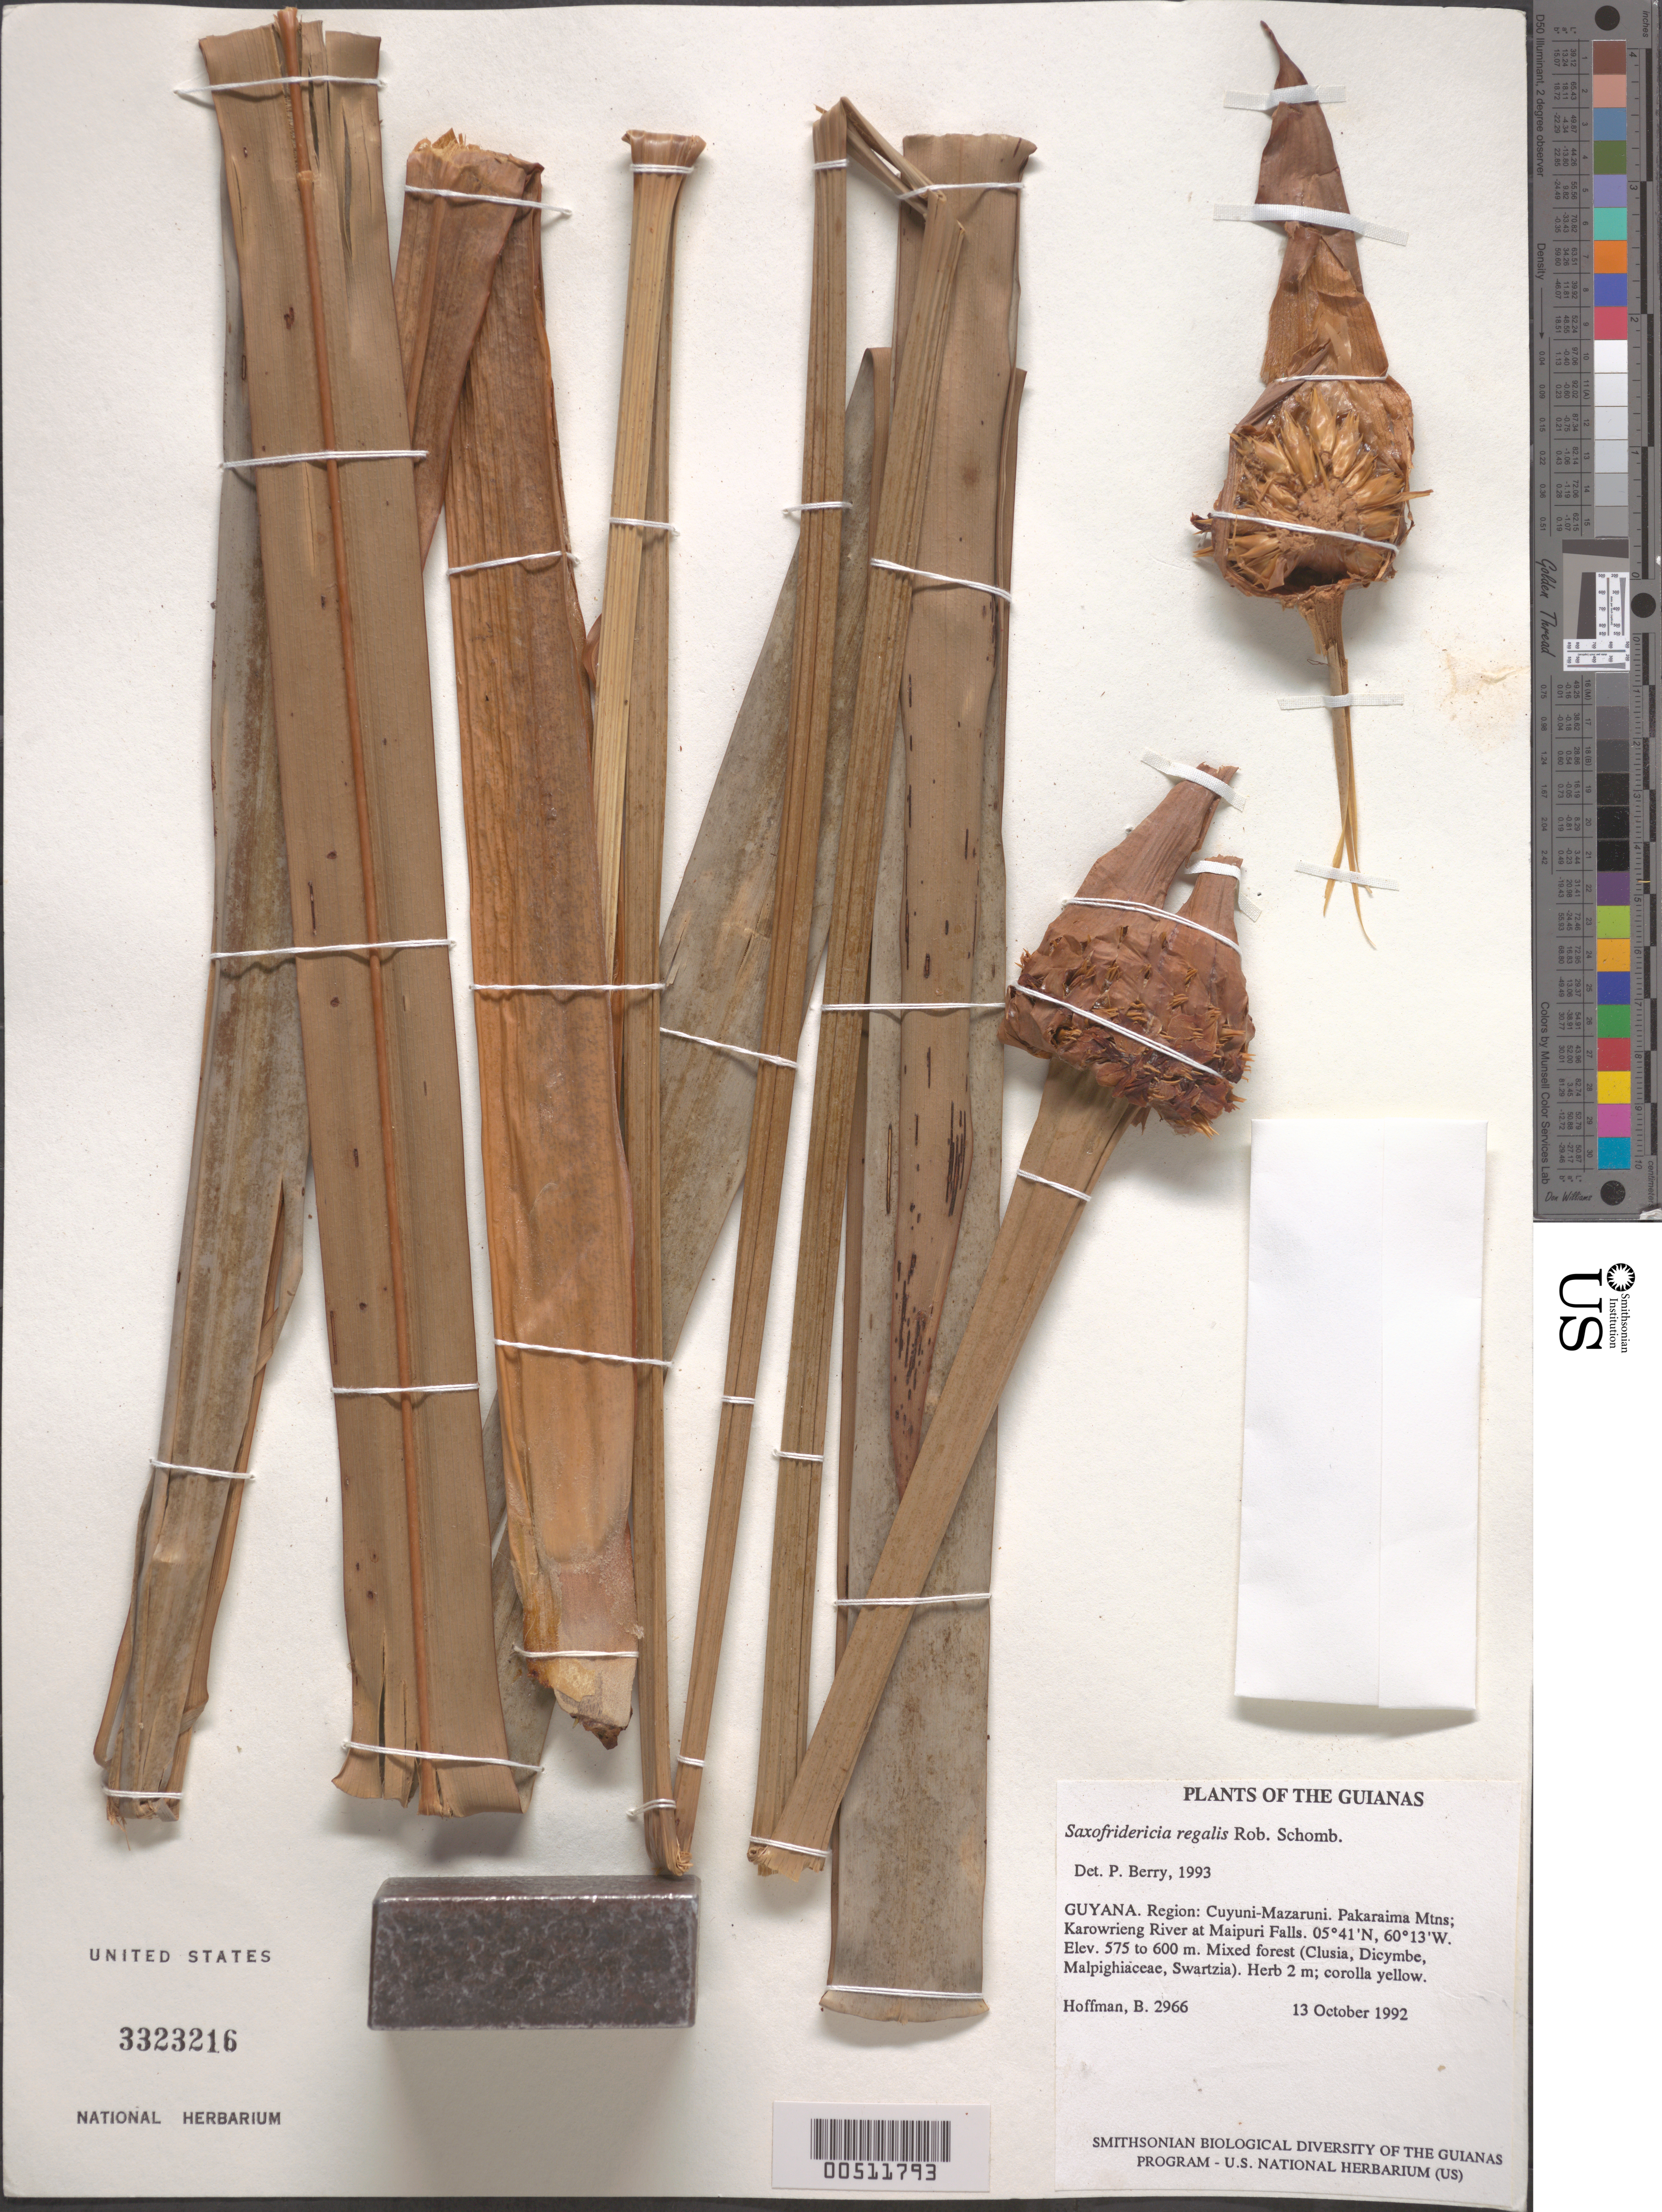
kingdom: Plantae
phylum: Tracheophyta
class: Liliopsida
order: Poales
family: Rapateaceae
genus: Saxofridericia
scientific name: Saxofridericia regalis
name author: R.H. Schomb.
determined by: Berry, P. E., (WIS), University of Wisconsin - Madison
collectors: B. Hoffman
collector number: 2966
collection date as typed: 13 October 1992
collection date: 1992-10-13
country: Guyana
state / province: Cuyuni-Mazaruni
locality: Pakaraima Mountains; Karowrieng River, at Maipuri Falls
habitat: Mixed forest (Clusia, Dicymbe, Malpighiaceae, Swartzia)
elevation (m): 575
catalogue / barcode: US 3323216